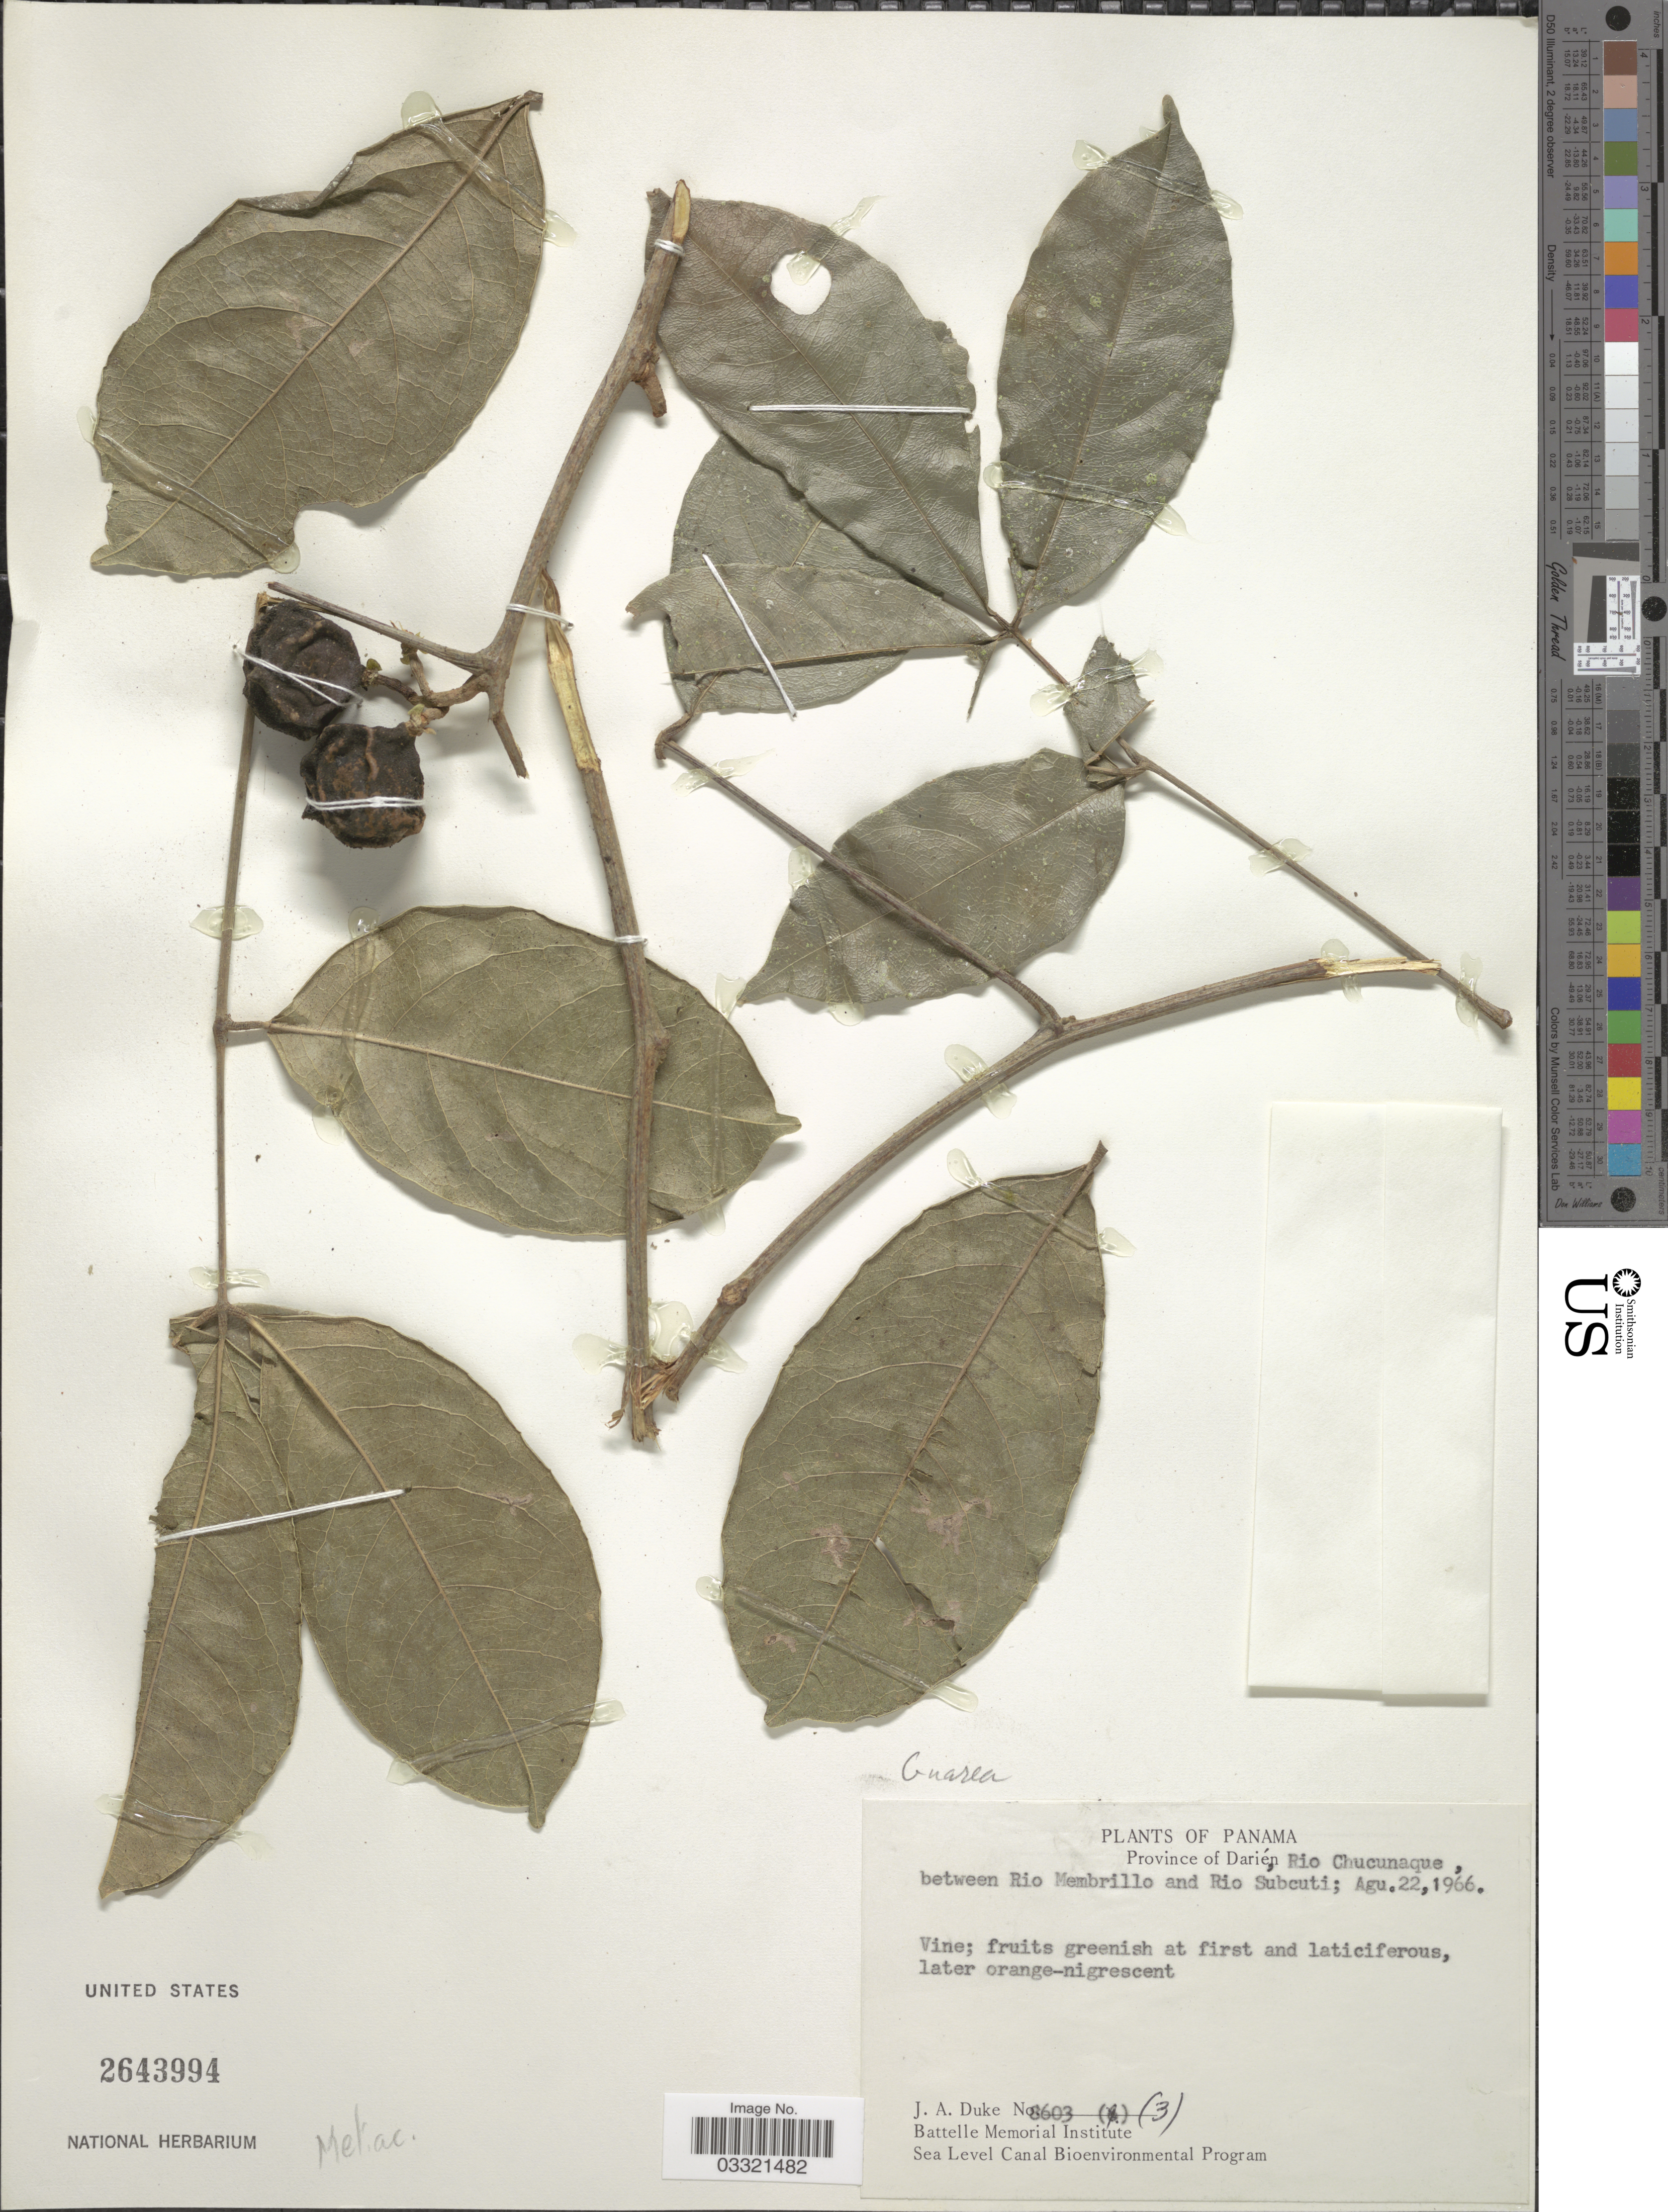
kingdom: Plantae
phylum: Tracheophyta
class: Magnoliopsida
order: Sapindales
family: Meliaceae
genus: Guarea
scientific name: Guarea sp.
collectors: J. A. Duke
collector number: (3)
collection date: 1966-08-22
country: Panama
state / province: Darién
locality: Rio Chucunaque, between Rio Membrillo and Rio Subcuti.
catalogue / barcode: US 2643994